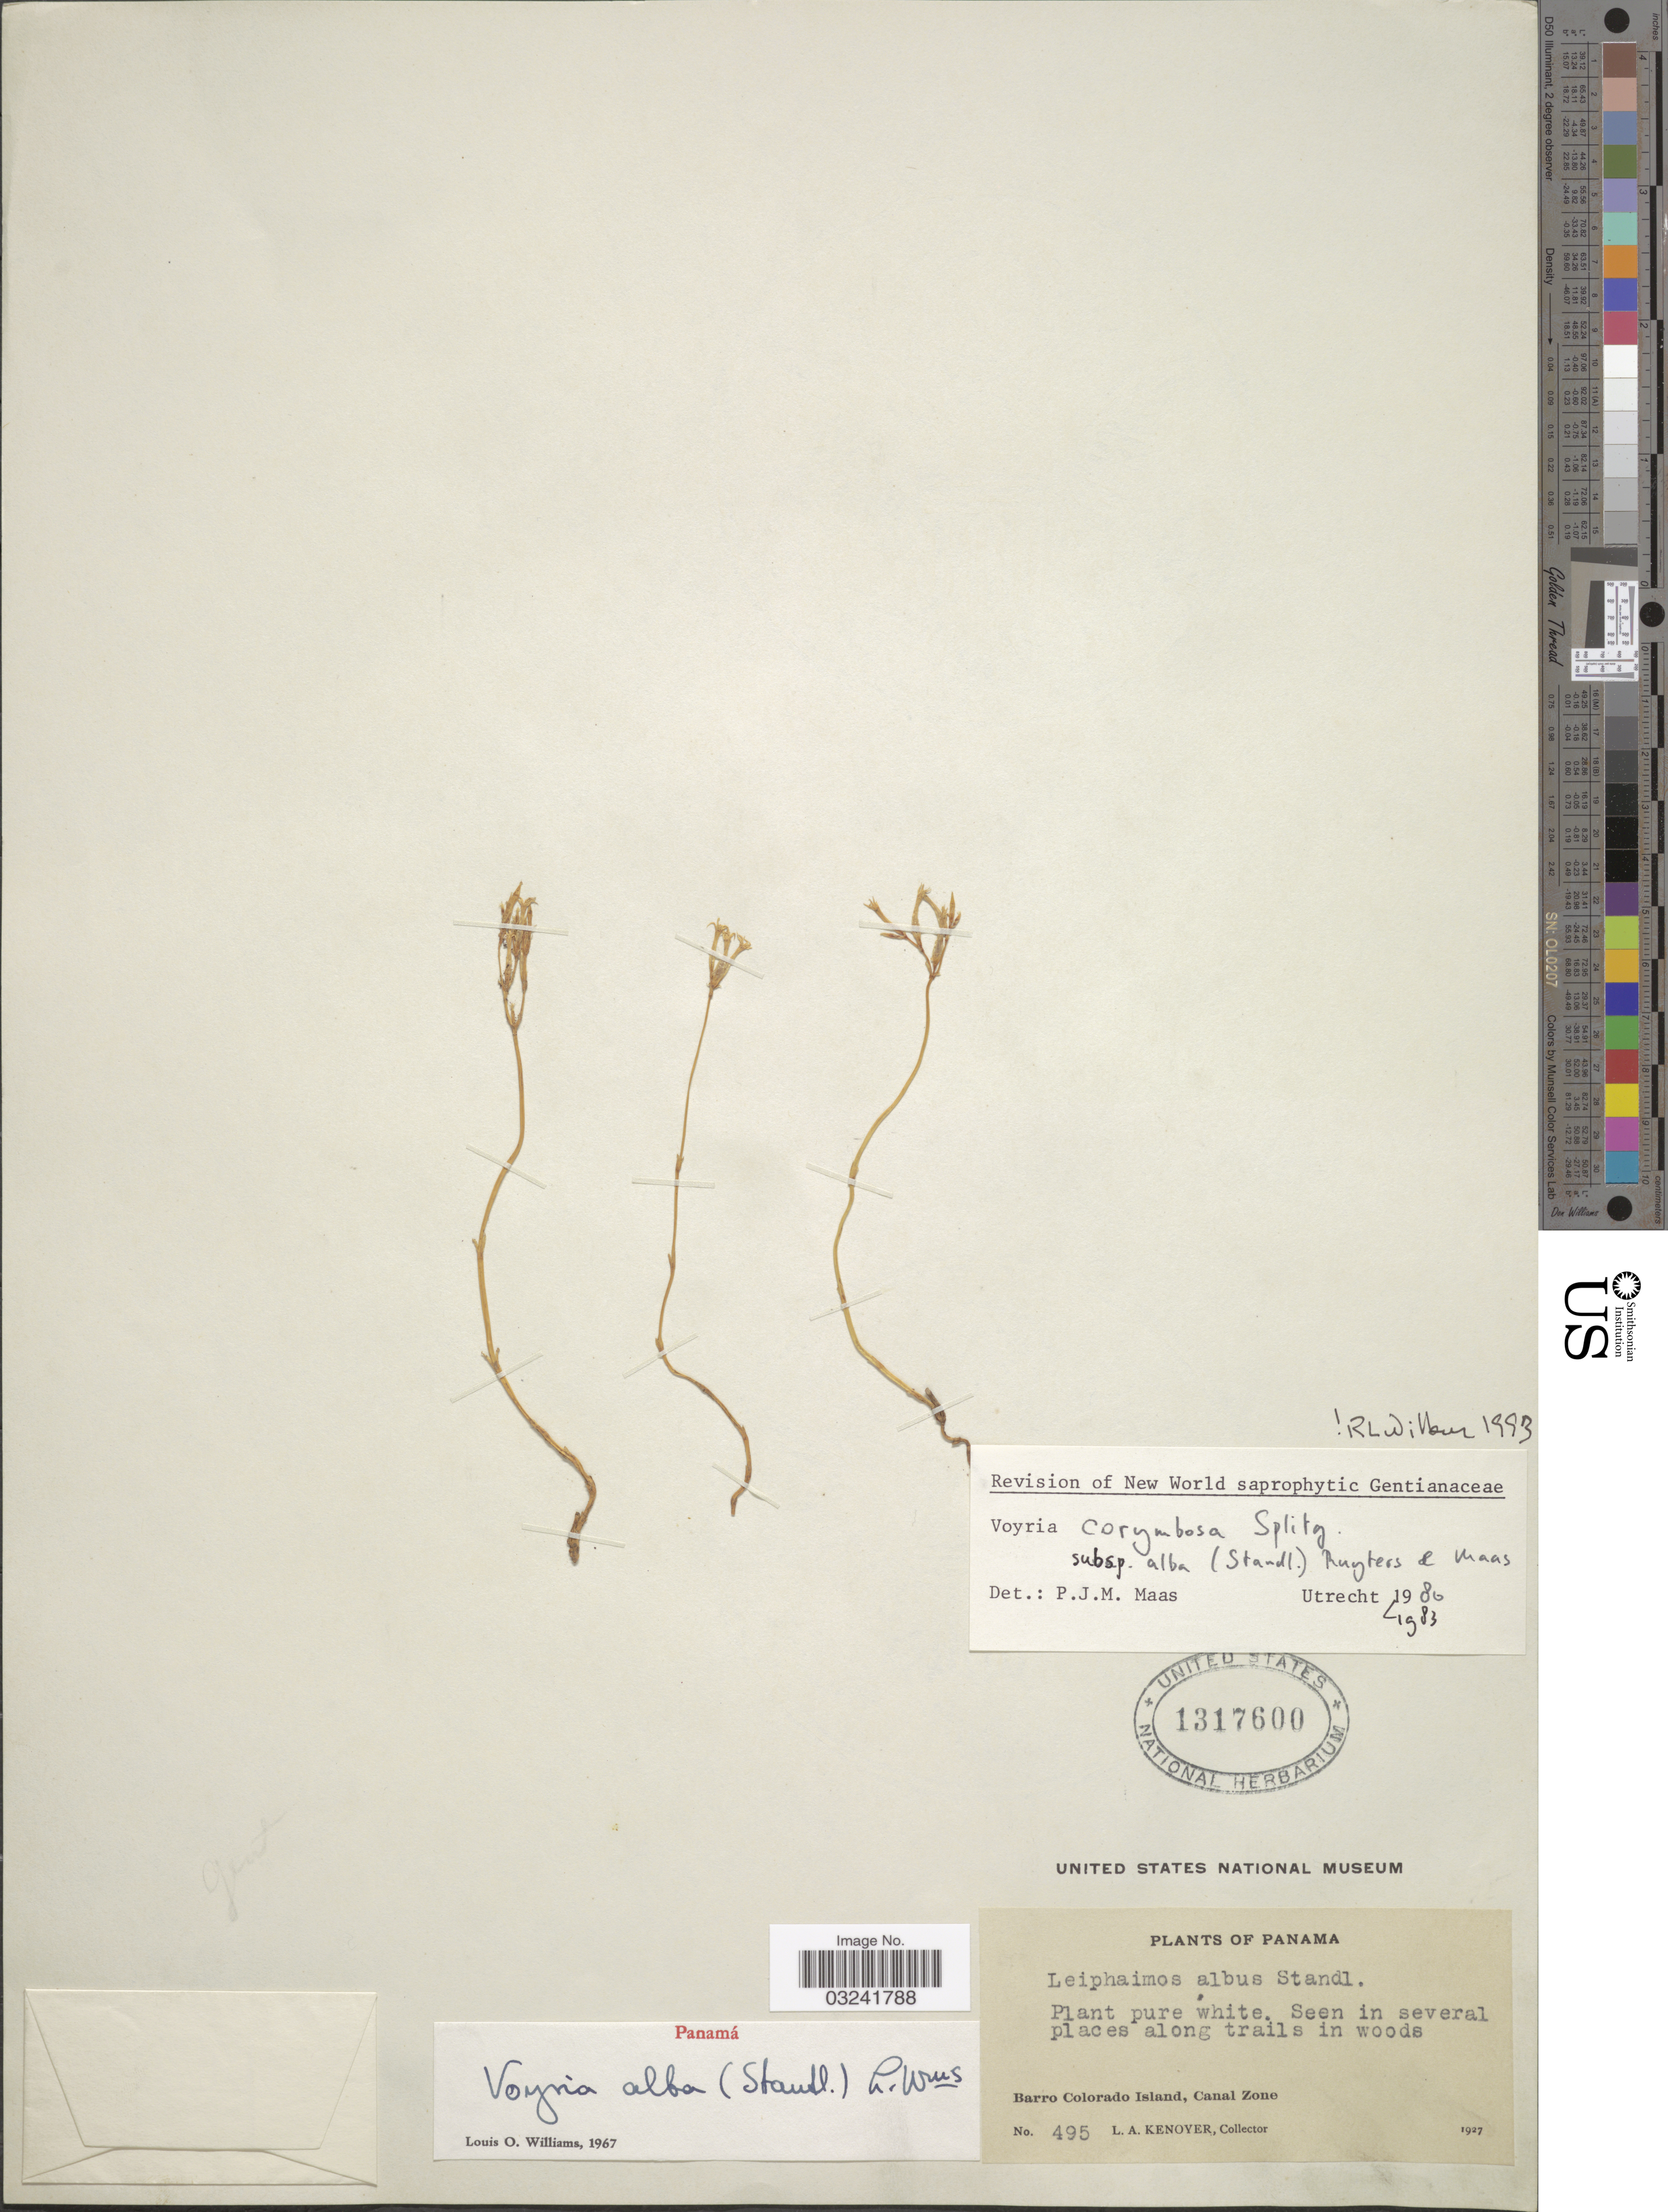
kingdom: Plantae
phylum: Tracheophyta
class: Magnoliopsida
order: Gentianales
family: Gentianaceae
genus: Voyria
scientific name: Voyria corymbosa subsp. alba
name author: (Standl.) Ruyters & Maas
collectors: L. A. Kenoyer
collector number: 495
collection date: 1927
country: Panama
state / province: Panamá Oeste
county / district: Canal Zone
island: Barro Colorado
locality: Barro Colorado Island, Canal Zone.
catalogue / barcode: US 1317600